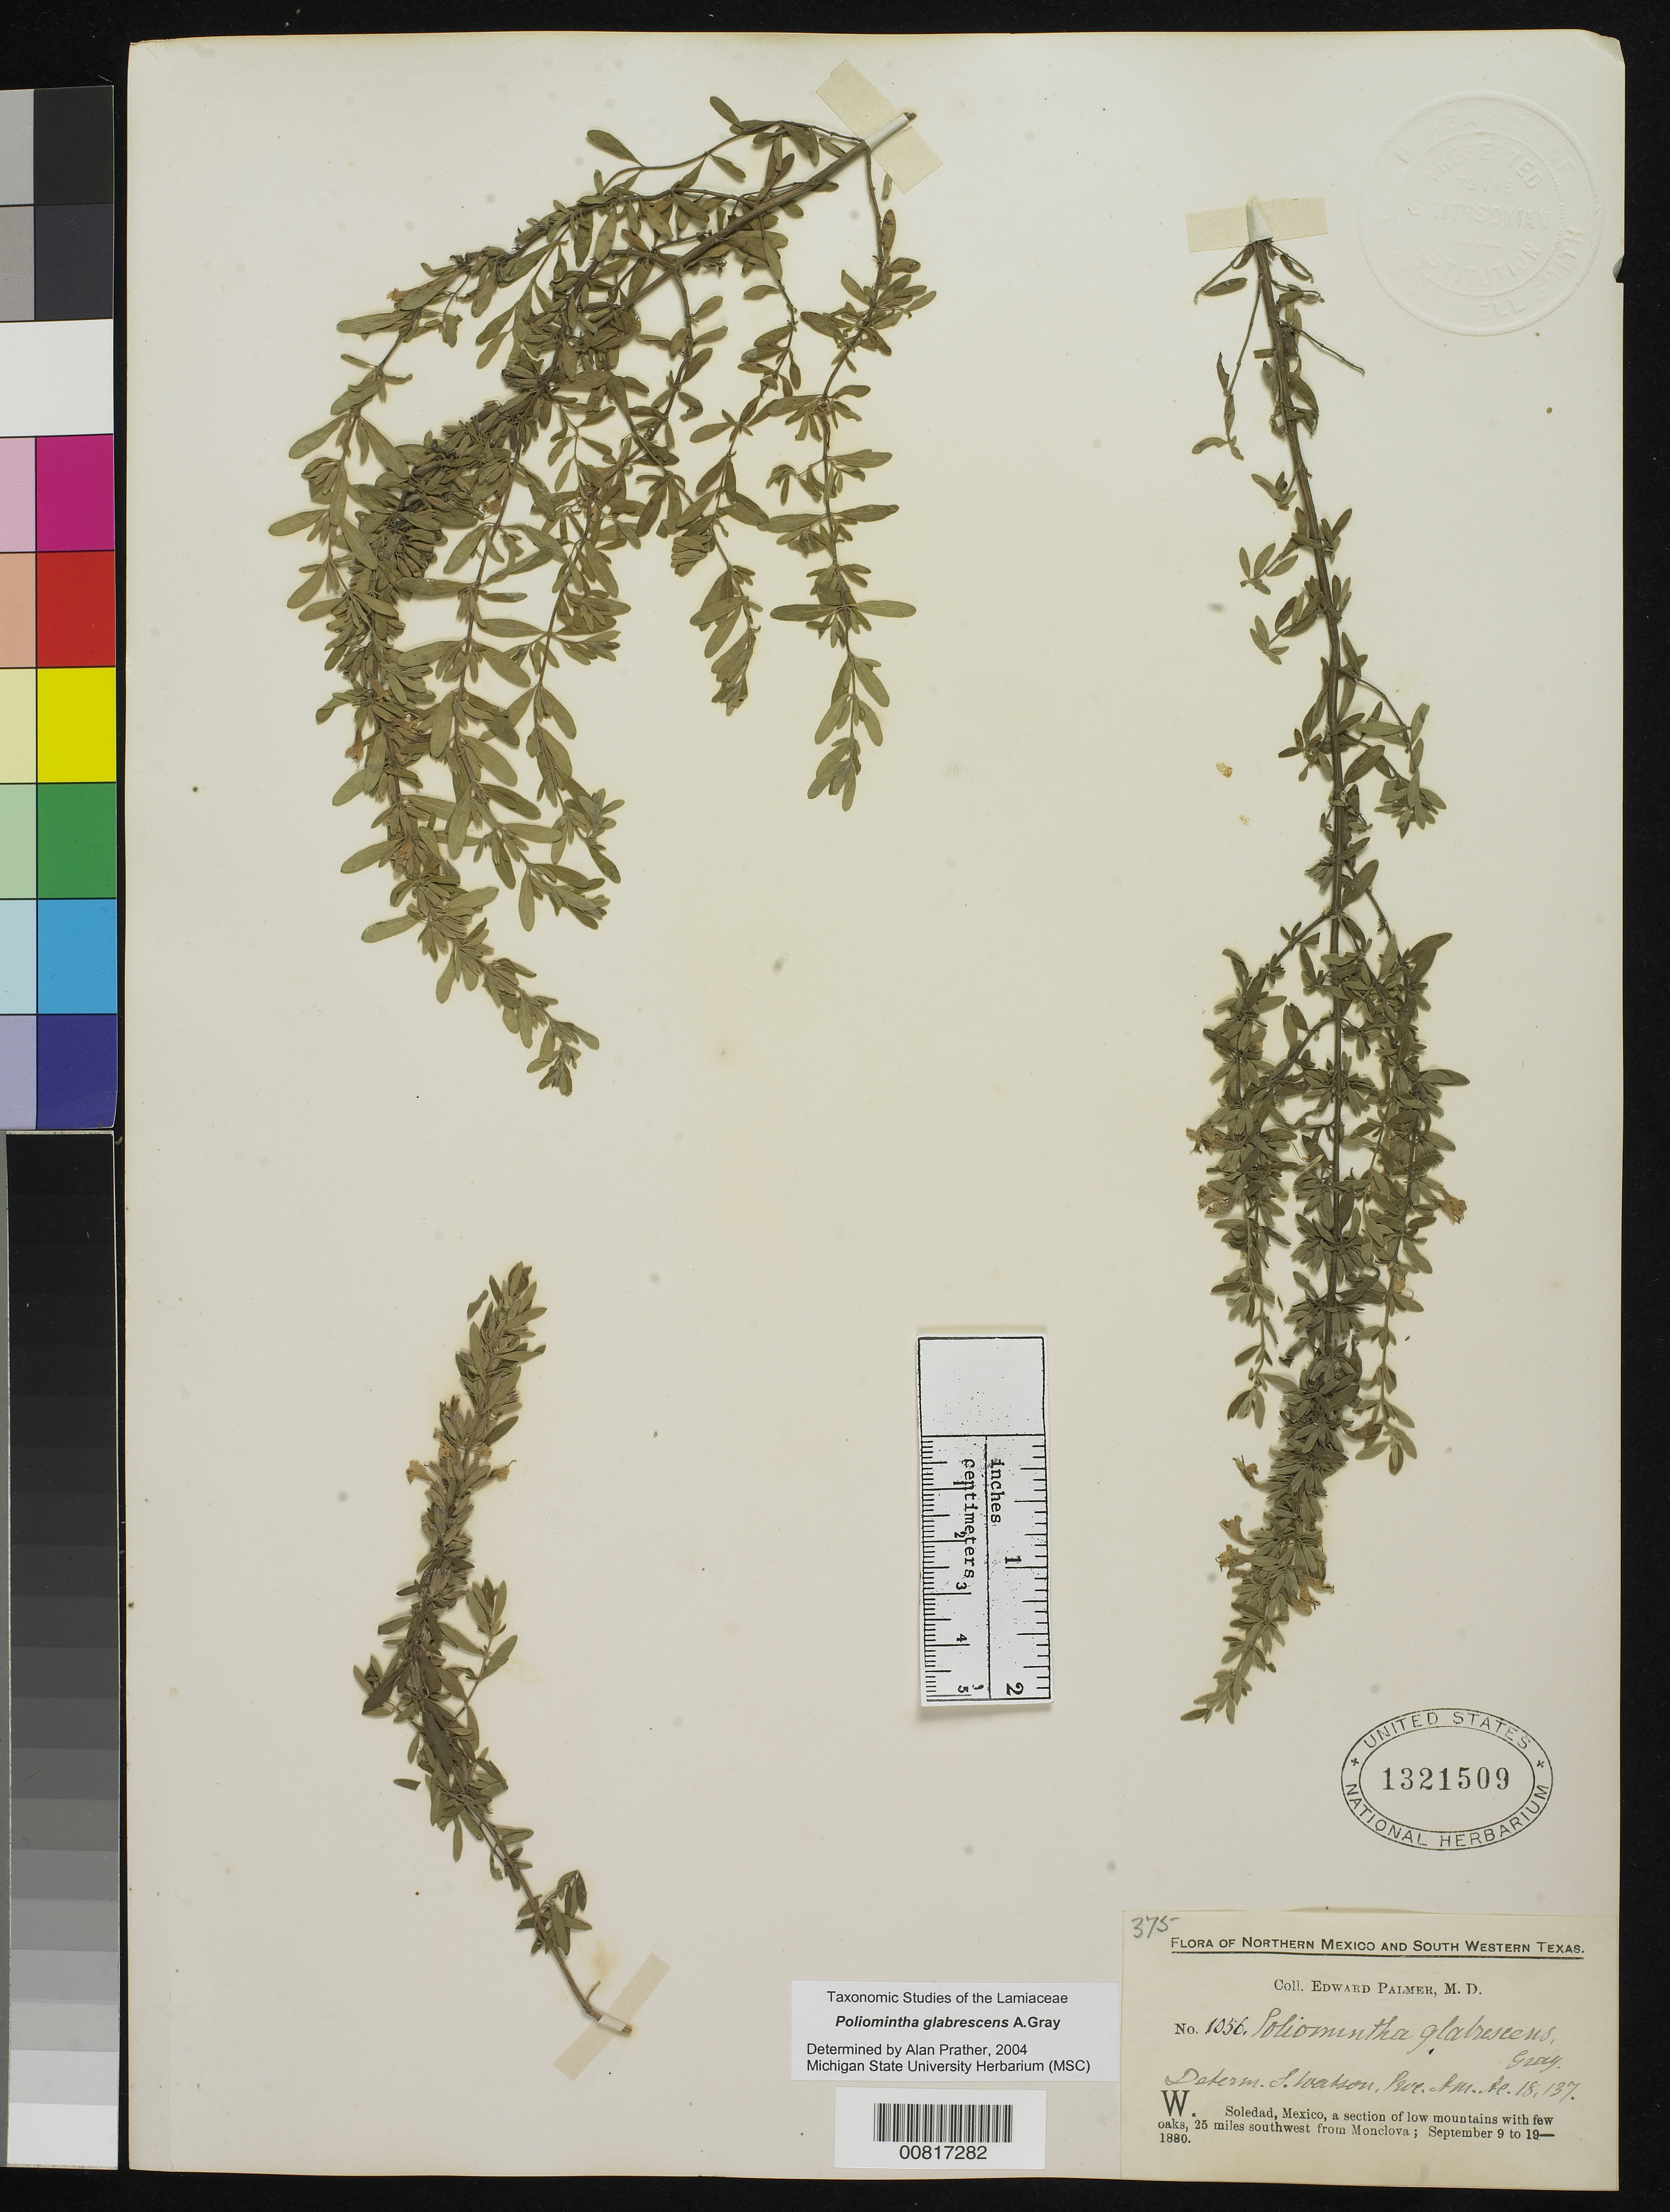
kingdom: Plantae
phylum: Tracheophyta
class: Magnoliopsida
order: Lamiales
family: Lamiaceae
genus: Poliomintha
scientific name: Poliomintha glabrescens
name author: A. Gray in Hemsl.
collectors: E. Palmer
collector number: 1056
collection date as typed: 09 Sep 1880 to 19 Sep 1880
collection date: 1880-09-09/1880-09-19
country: Mexico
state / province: Coahuila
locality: W. Soledad, 25 miles southwest from Monclova, Coahuila.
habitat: A section of low mountains with few oaks.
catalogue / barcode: US 1321509